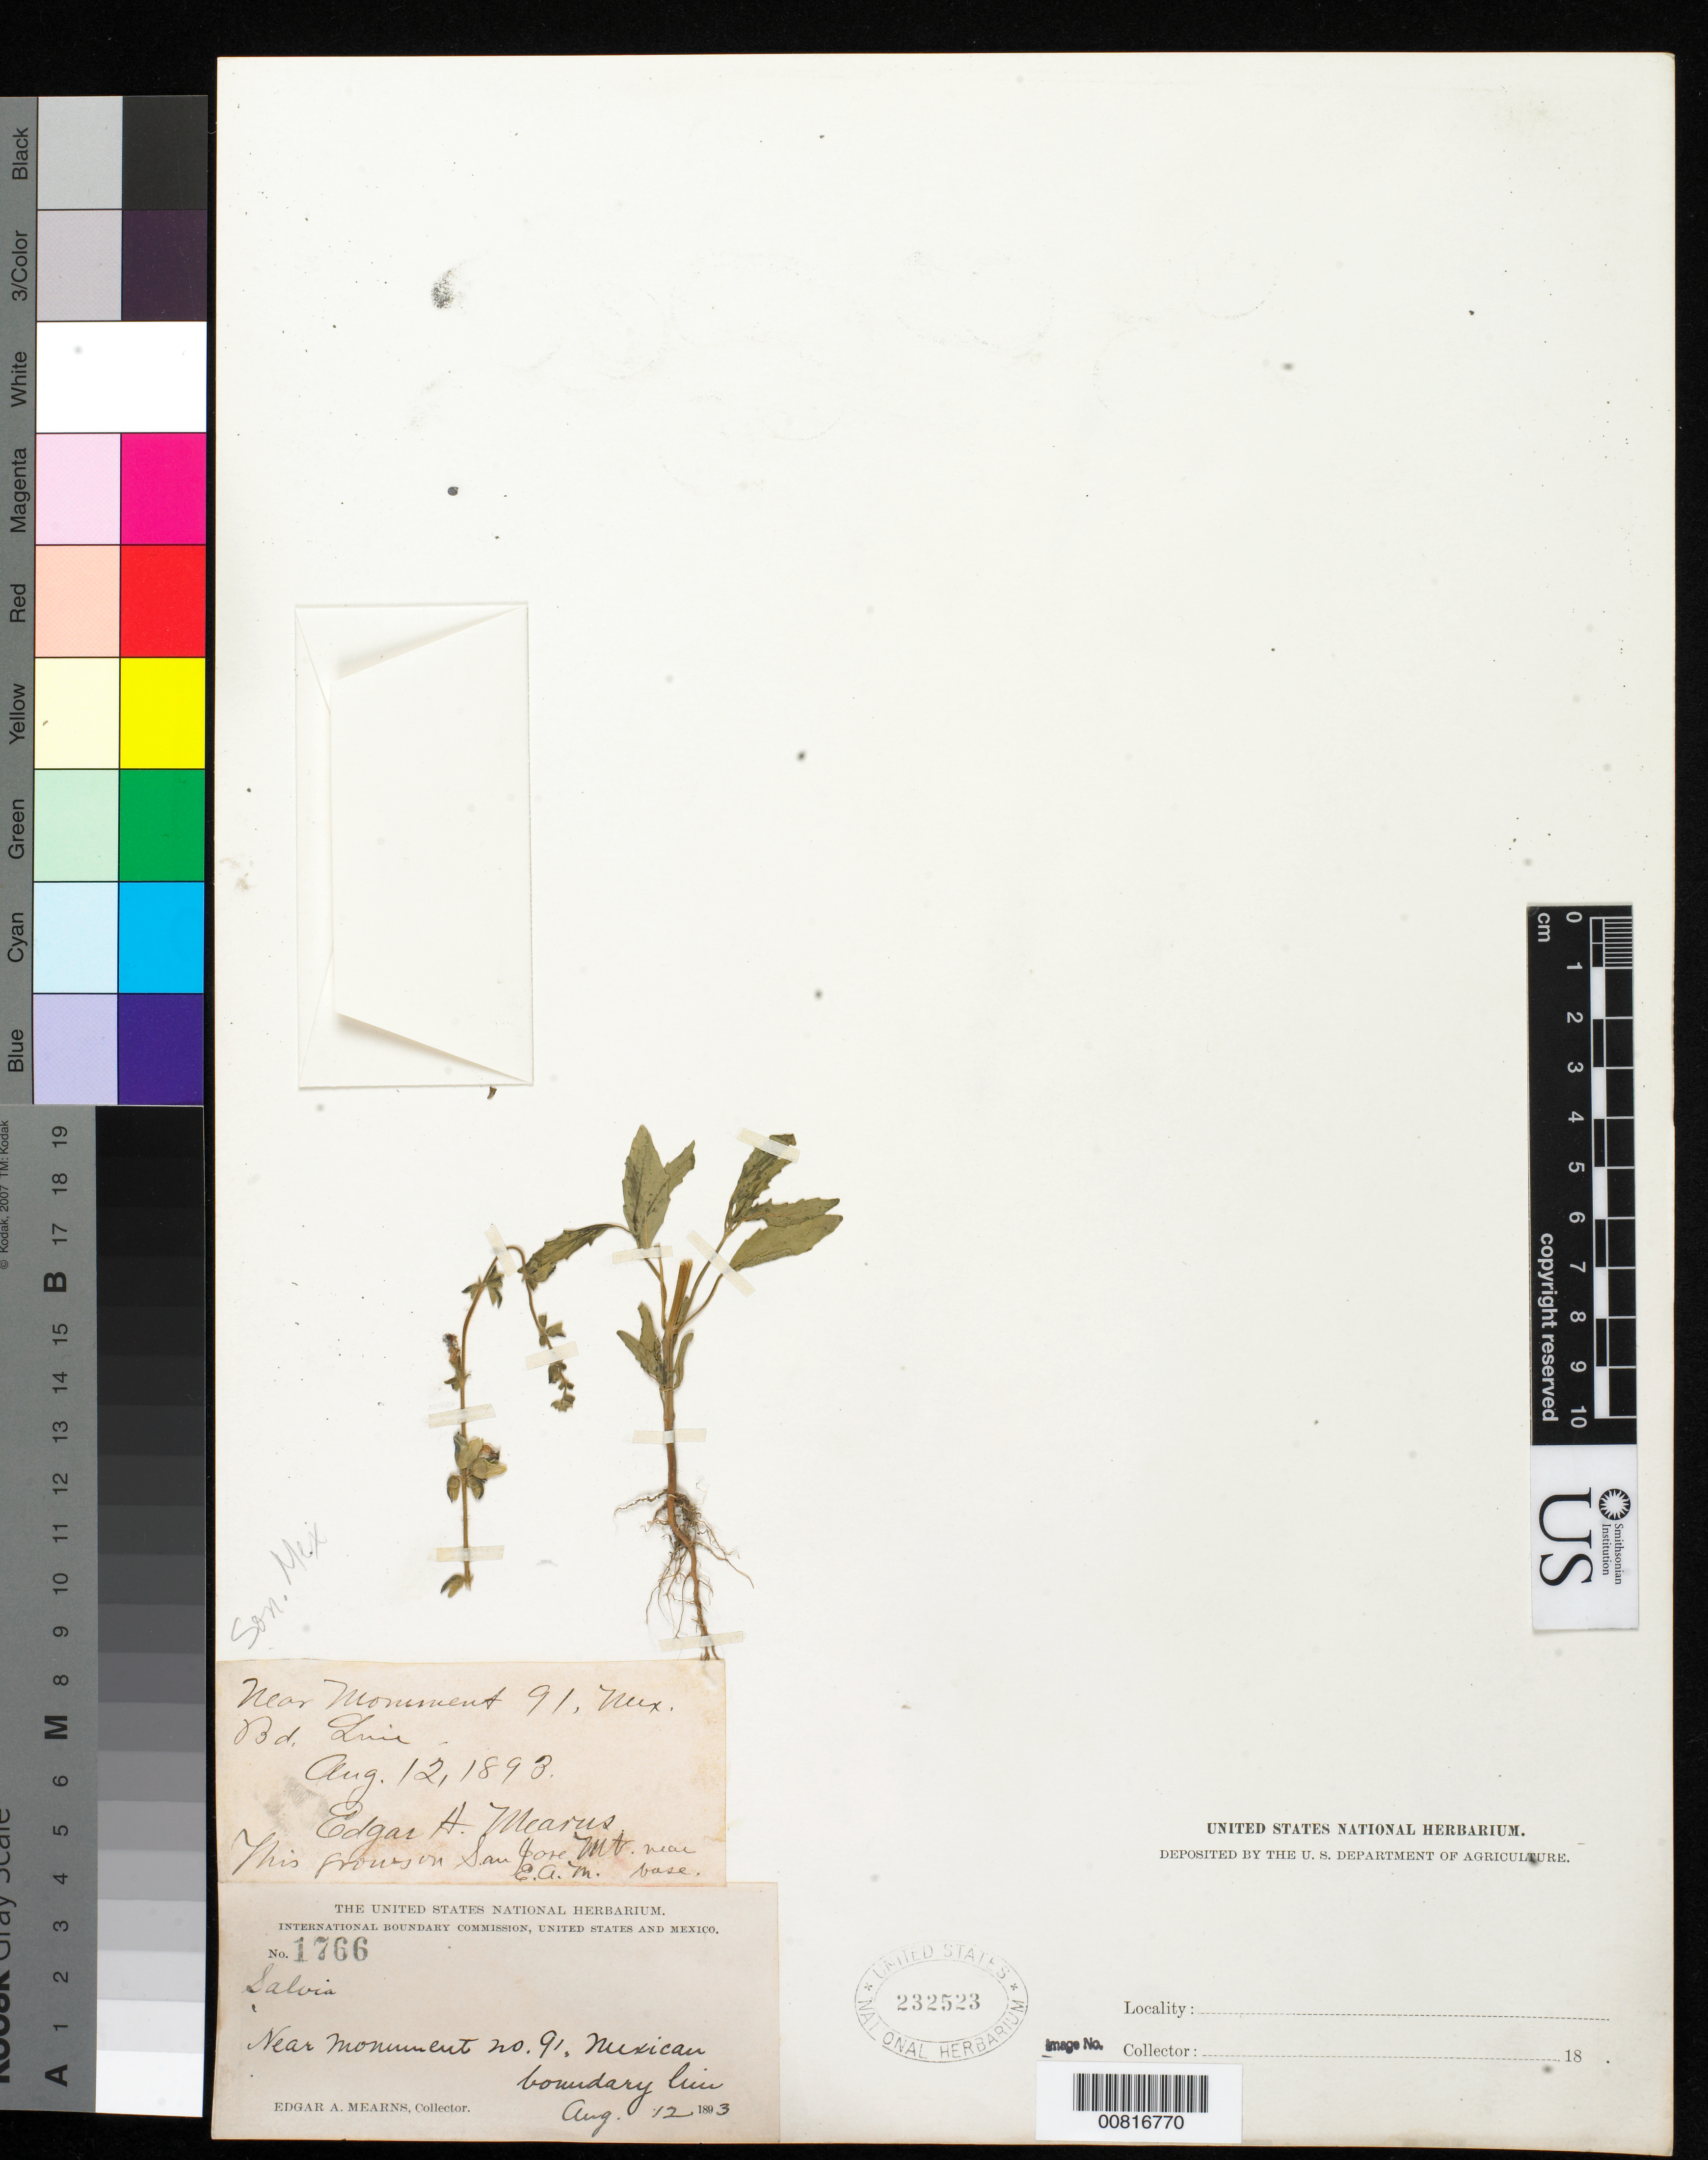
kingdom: Plantae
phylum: Tracheophyta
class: Magnoliopsida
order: Lamiales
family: Lamiaceae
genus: Salvia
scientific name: Salvia subincisa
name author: Benth.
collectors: E. A. Mearns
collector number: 1766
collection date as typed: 12 Aug 1893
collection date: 1893-08-12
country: Mexico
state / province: Sonora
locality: San Jose Mt. near base. Near Monument no. 91. Mexican boundary Line.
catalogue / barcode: US 232523